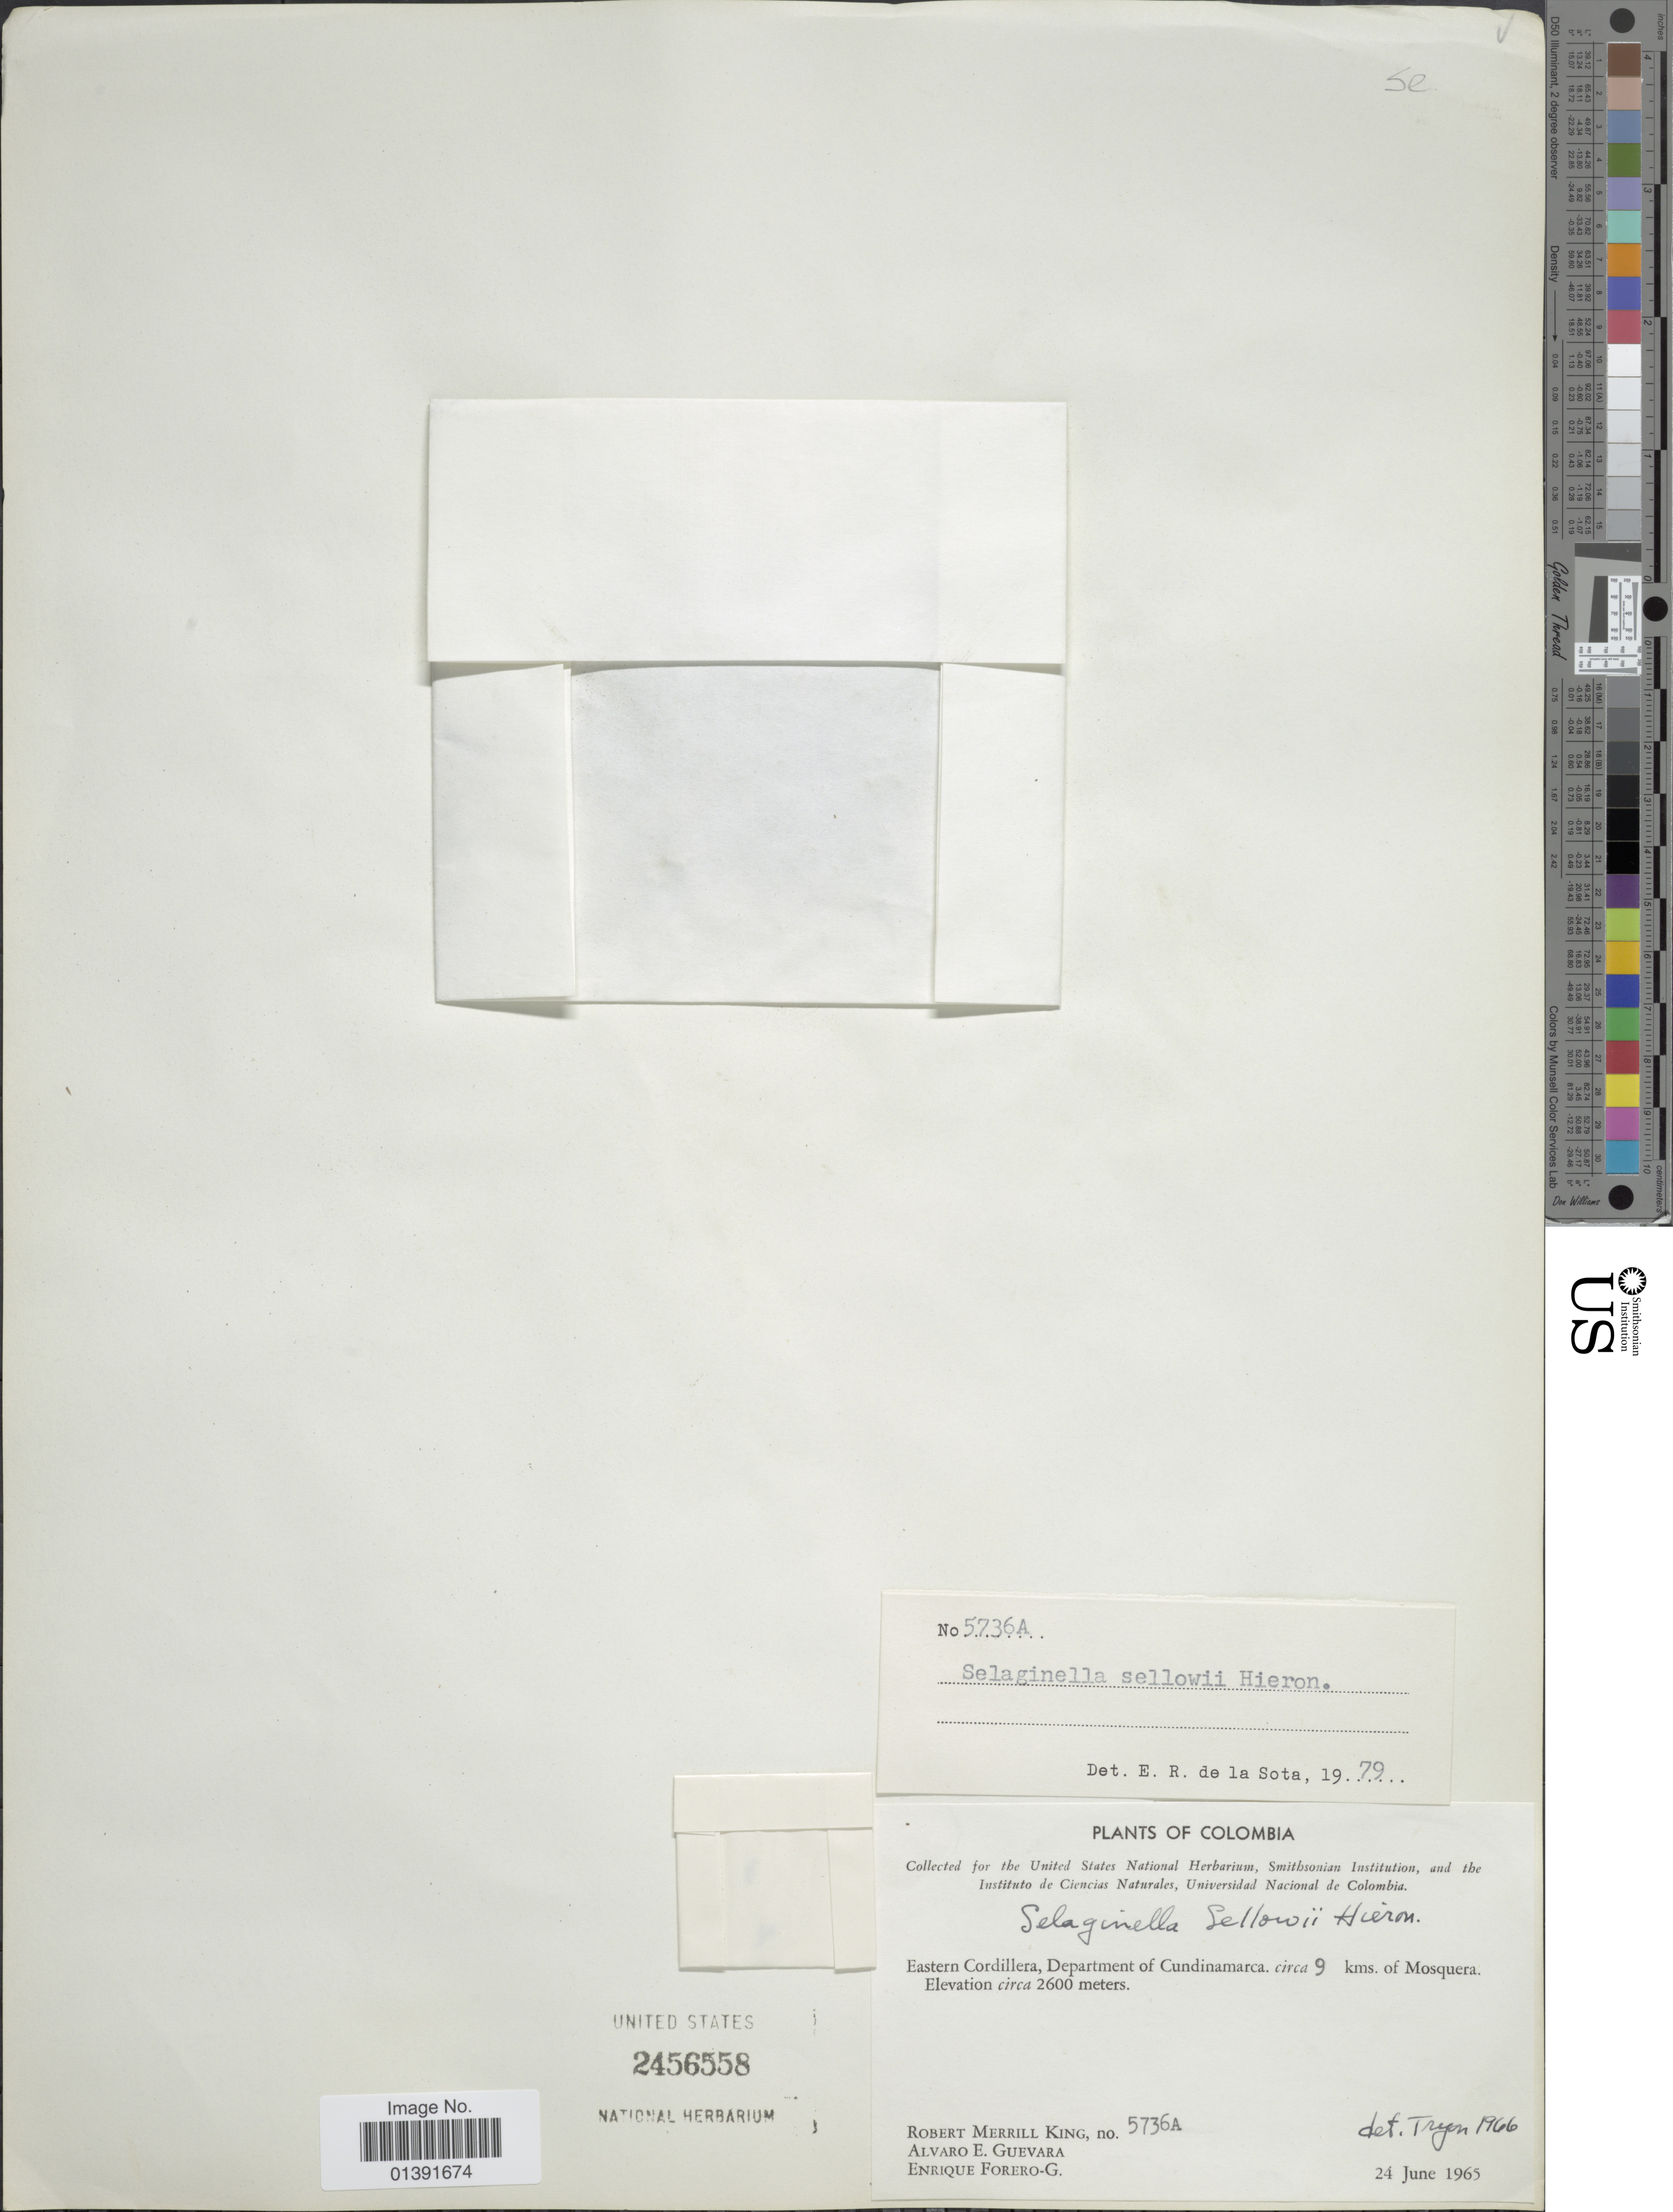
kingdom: Plantae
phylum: Tracheophyta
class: Lycopodiopsida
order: Selaginellales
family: Selaginellaceae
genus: Selaginella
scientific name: Selaginella sellowii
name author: Hieron.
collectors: R. M. King, A. E. Guevara & E. Forero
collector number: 5736A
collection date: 1965-06-24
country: Colombia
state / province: Cundinamarca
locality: Eastern Cordillera, circa 9 kms of Mosquera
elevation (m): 2600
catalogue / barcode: US 2456558